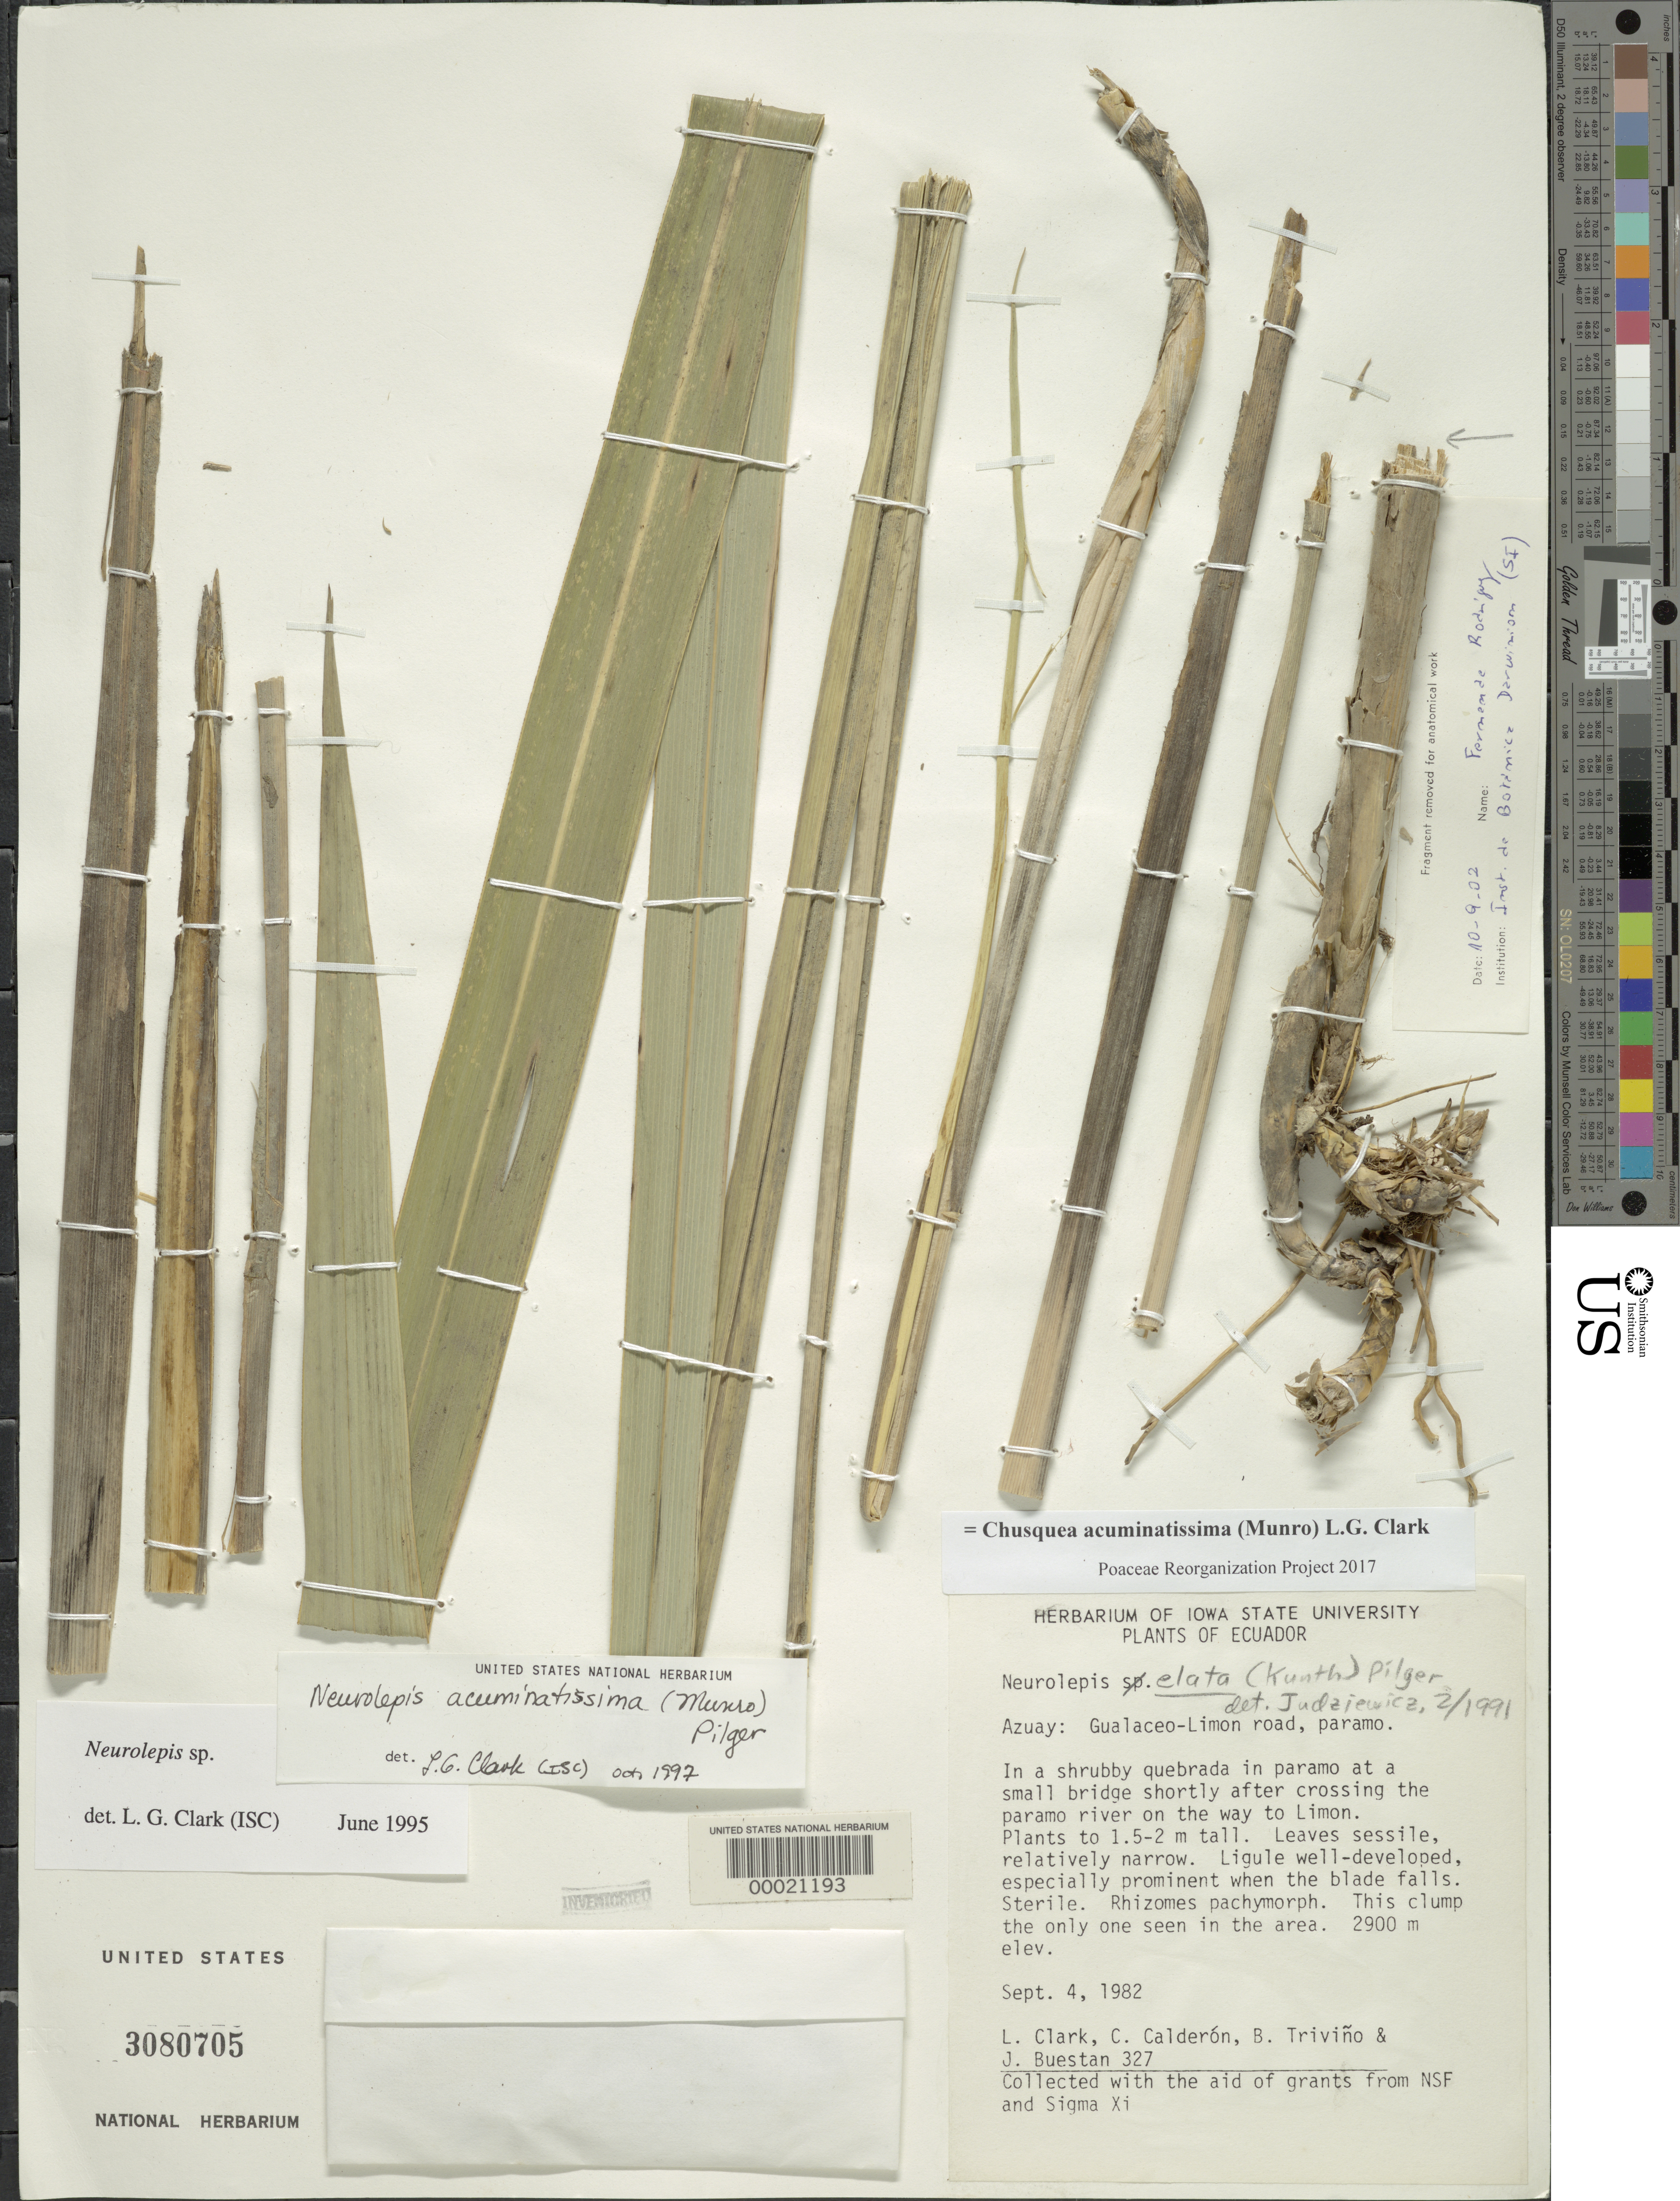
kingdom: Plantae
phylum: Tracheophyta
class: Liliopsida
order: Poales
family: Poaceae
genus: Chusquea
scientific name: Chusquea acuminatissima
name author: (Munro) L.G. Clark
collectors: L. G. Clark, C. E. Calderón, B. Trivino & J. Buestan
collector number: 327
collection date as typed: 04 Sep 1982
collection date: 1982-09-04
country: Ecuador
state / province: Azuay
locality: Gualaceo-Limon road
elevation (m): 2900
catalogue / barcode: US 3080705